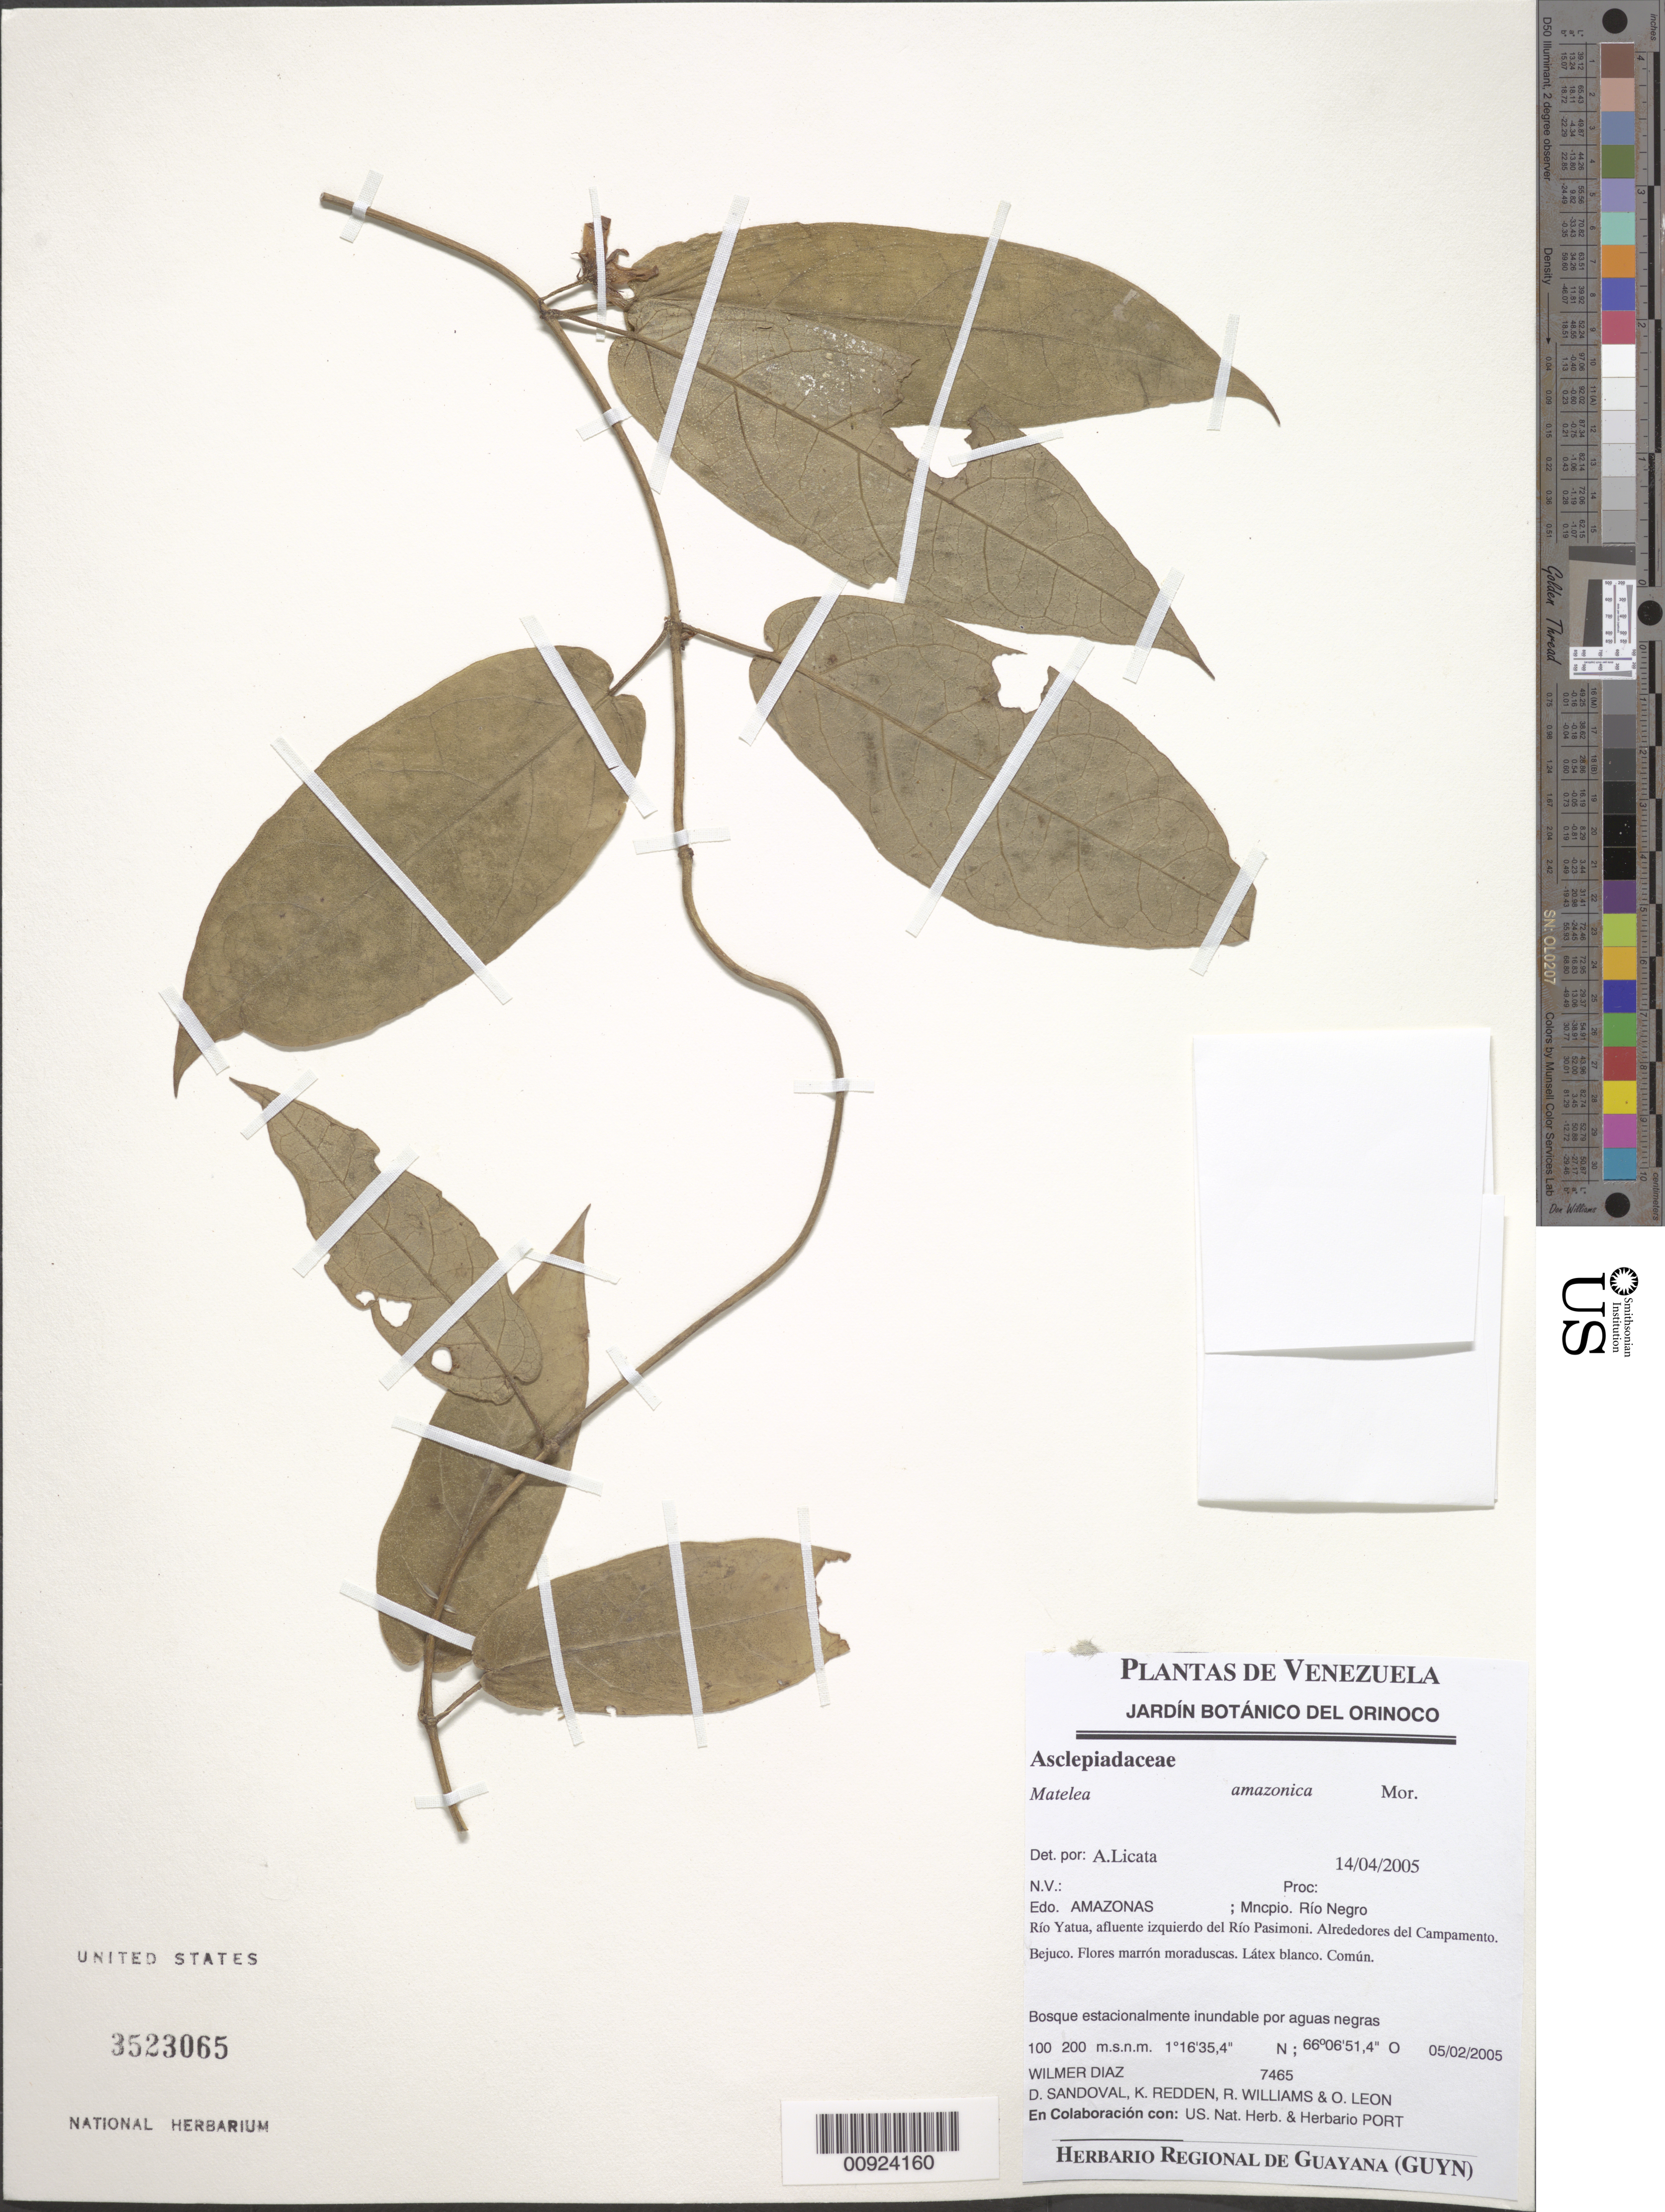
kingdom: Plantae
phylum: Tracheophyta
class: Magnoliopsida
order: Gentianales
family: Apocynaceae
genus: Matelea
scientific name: Matelea amazonica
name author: Morillo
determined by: Licata, A., (PORT), Univ. Nac. Exp. de los Llanos Ezequiel Zamora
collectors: W. Díaz P., D. Sandoval, K. M. Redden, R. Williams & O. León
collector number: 7465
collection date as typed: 5-Feb-05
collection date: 2005-02-05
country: Venezuela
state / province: Amazonas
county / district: Río Negro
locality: Río Yatua, afluente izquierdo del Río Pasimoni, alrededores del Campamento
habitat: Bosque estacionalmente inundable por aguas negras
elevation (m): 100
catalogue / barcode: US 3523065